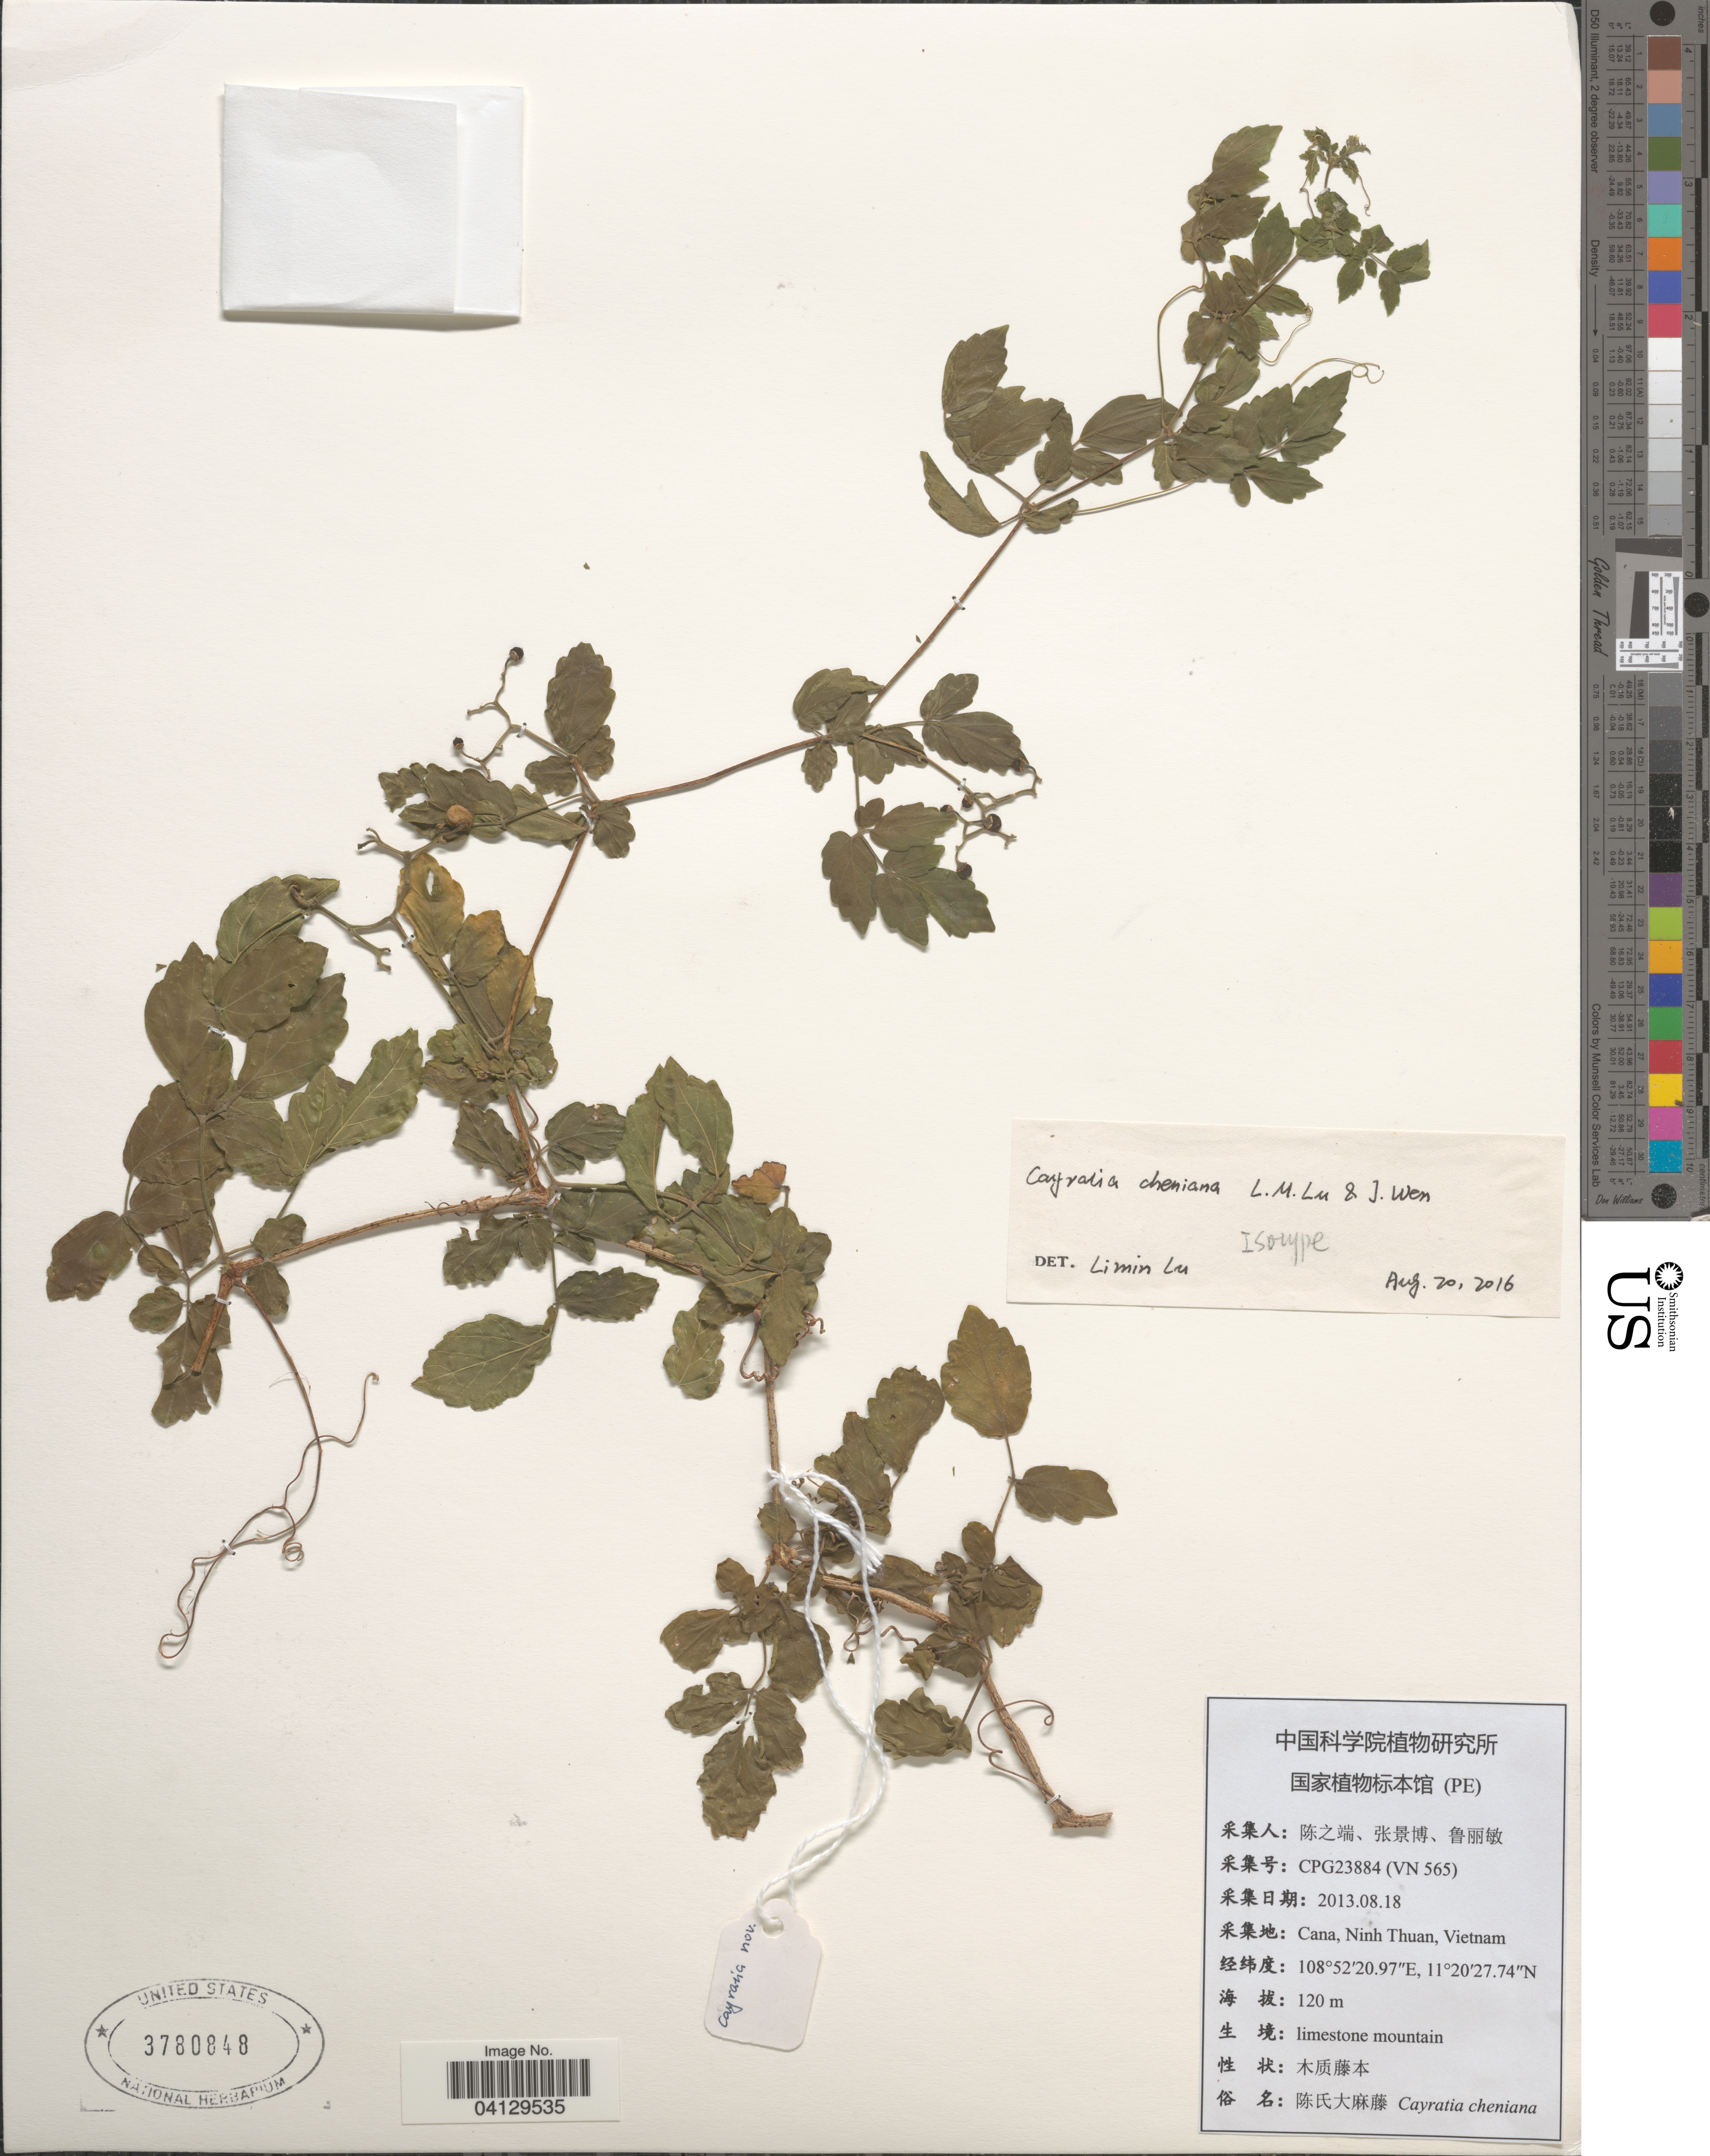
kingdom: Plantae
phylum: Tracheophyta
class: Magnoliopsida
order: Vitales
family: Vitaceae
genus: Cayratia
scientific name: Cayratia cheniana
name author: L.M. Lu & J. Wen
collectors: X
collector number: CPG23884 (VN565)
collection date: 2013-08-18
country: Vietnam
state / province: Ninh Thuan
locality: Cana.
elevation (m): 120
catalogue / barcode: US 3780848